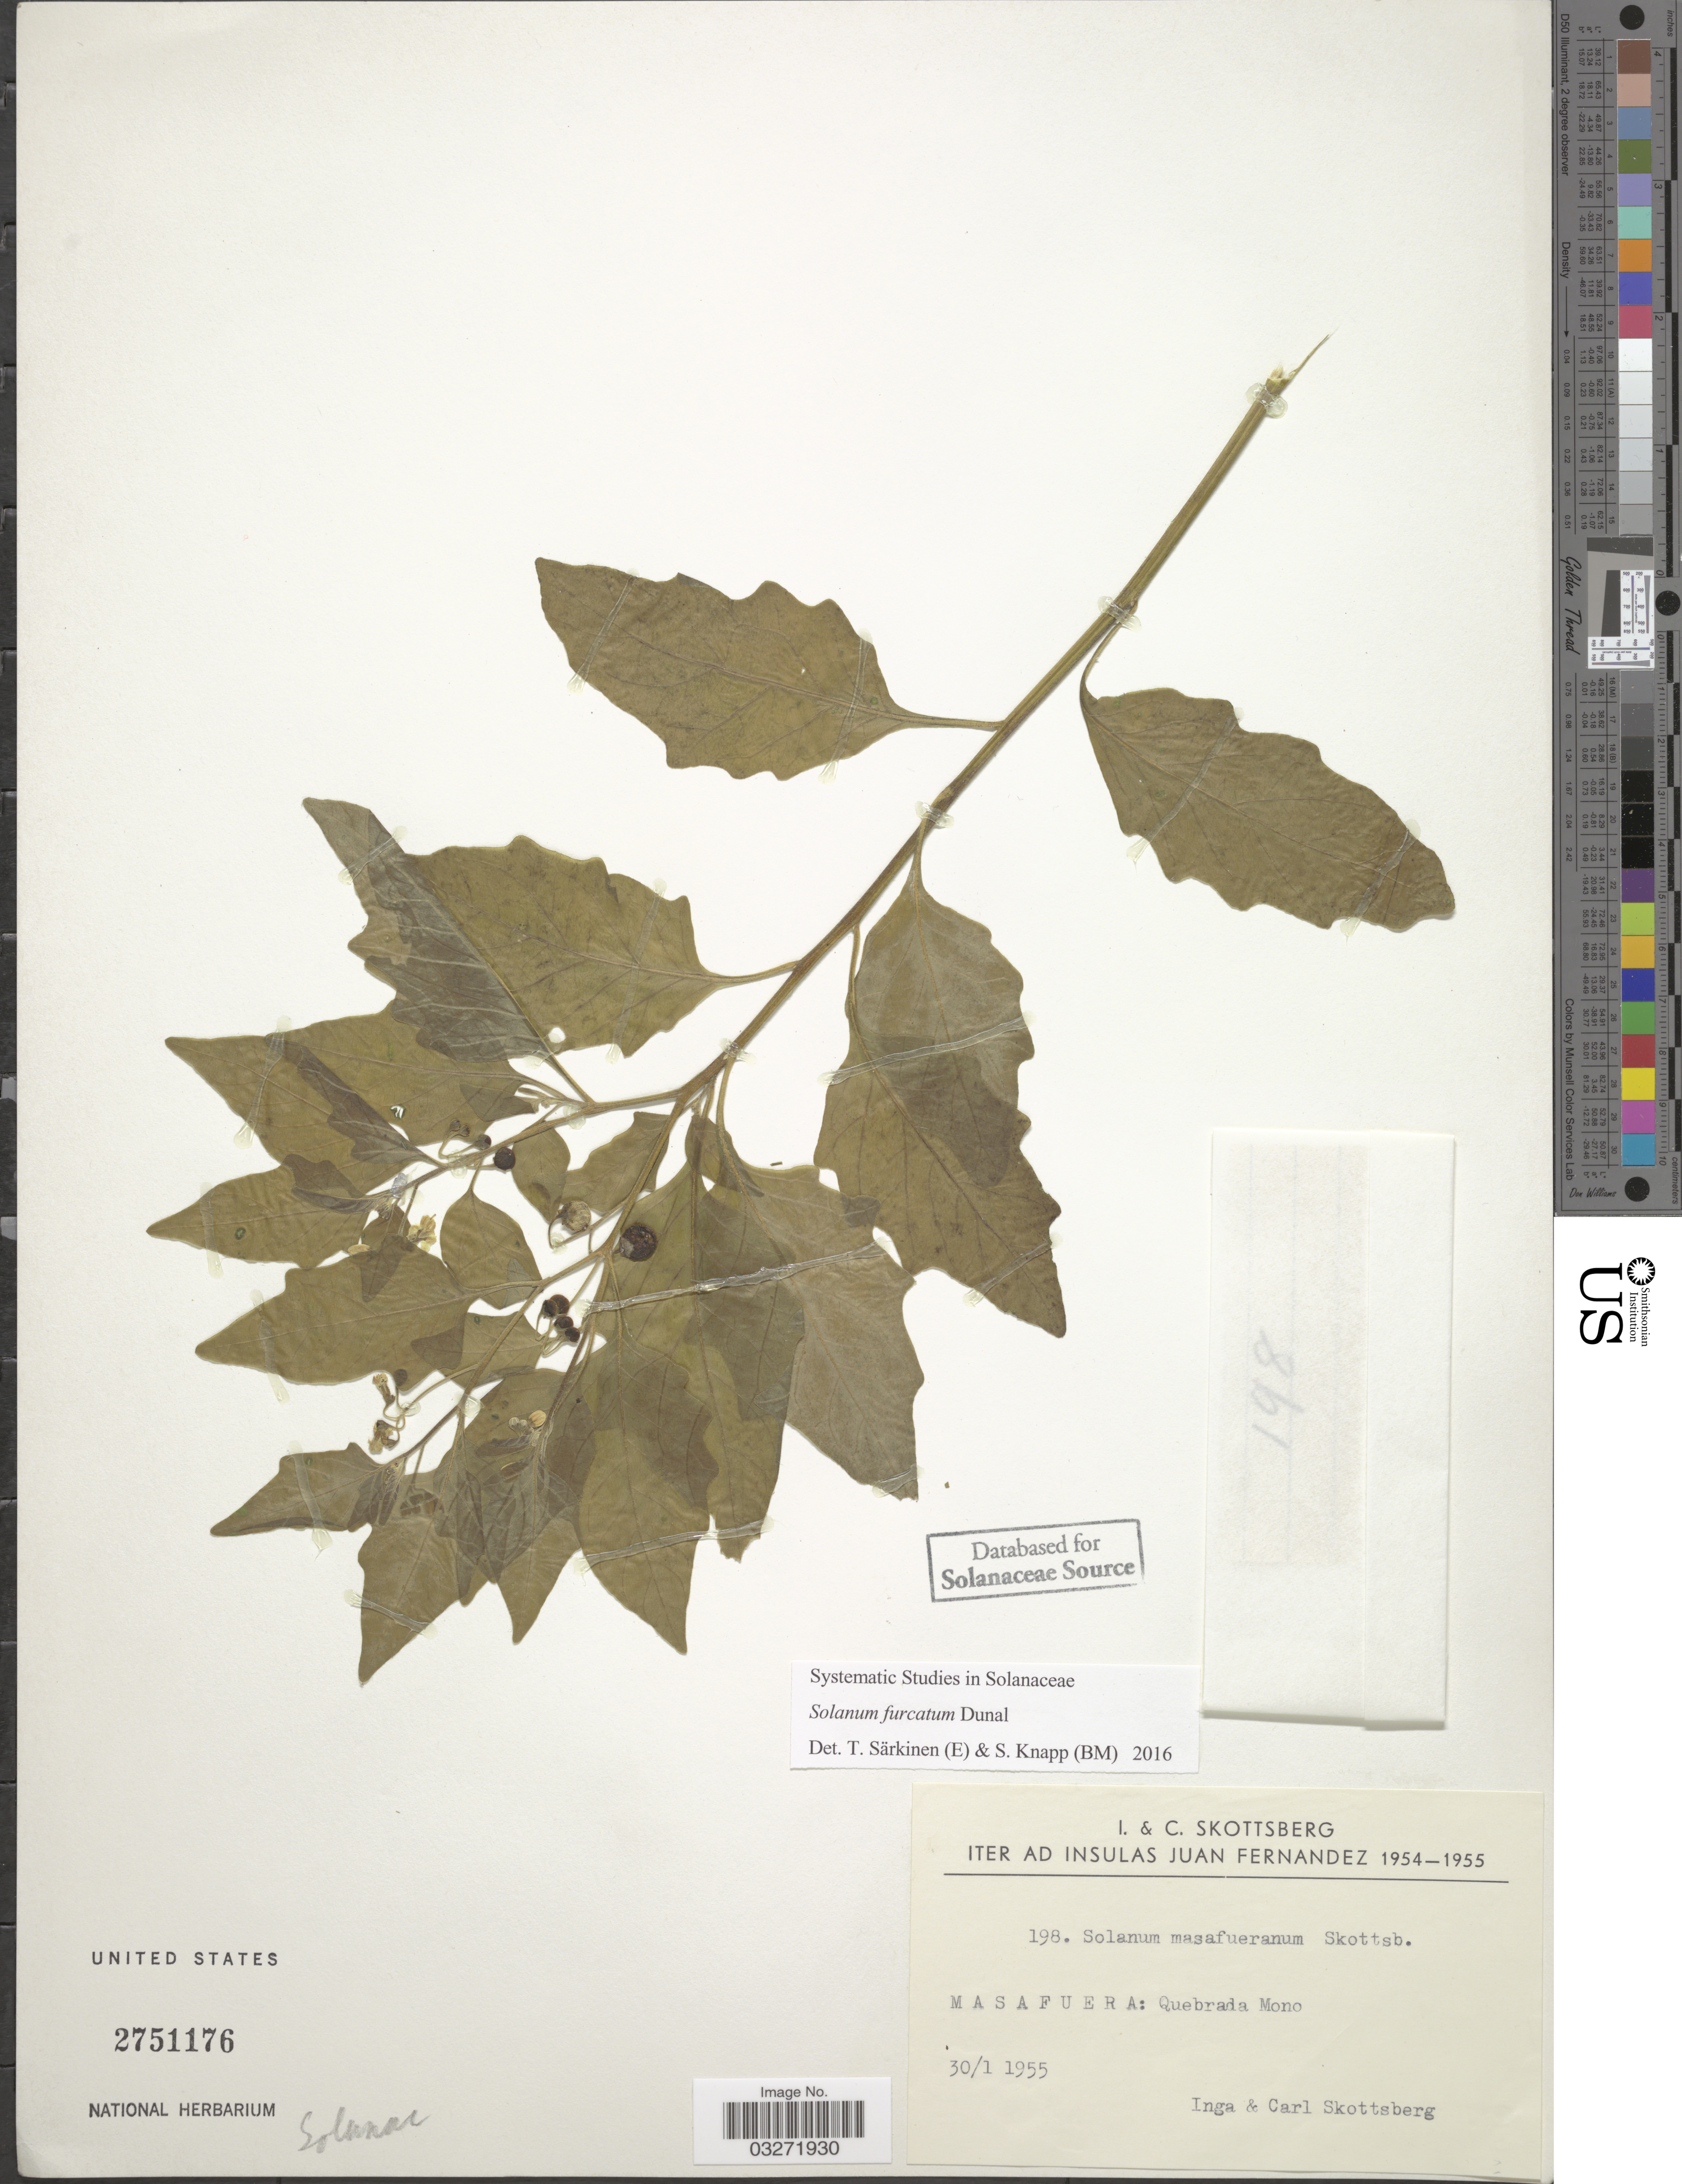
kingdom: Plantae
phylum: Tracheophyta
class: Magnoliopsida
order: Solanales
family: Solanaceae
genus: Solanum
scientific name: Solanum furcatum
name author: Dunal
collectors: C. Skottsberg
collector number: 198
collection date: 1955-01-30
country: Chile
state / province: Valparaíso (V)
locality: Iter ad Insulas Juan Fernandez, Masafuera: Quebrada Mono.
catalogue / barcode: US 2751176